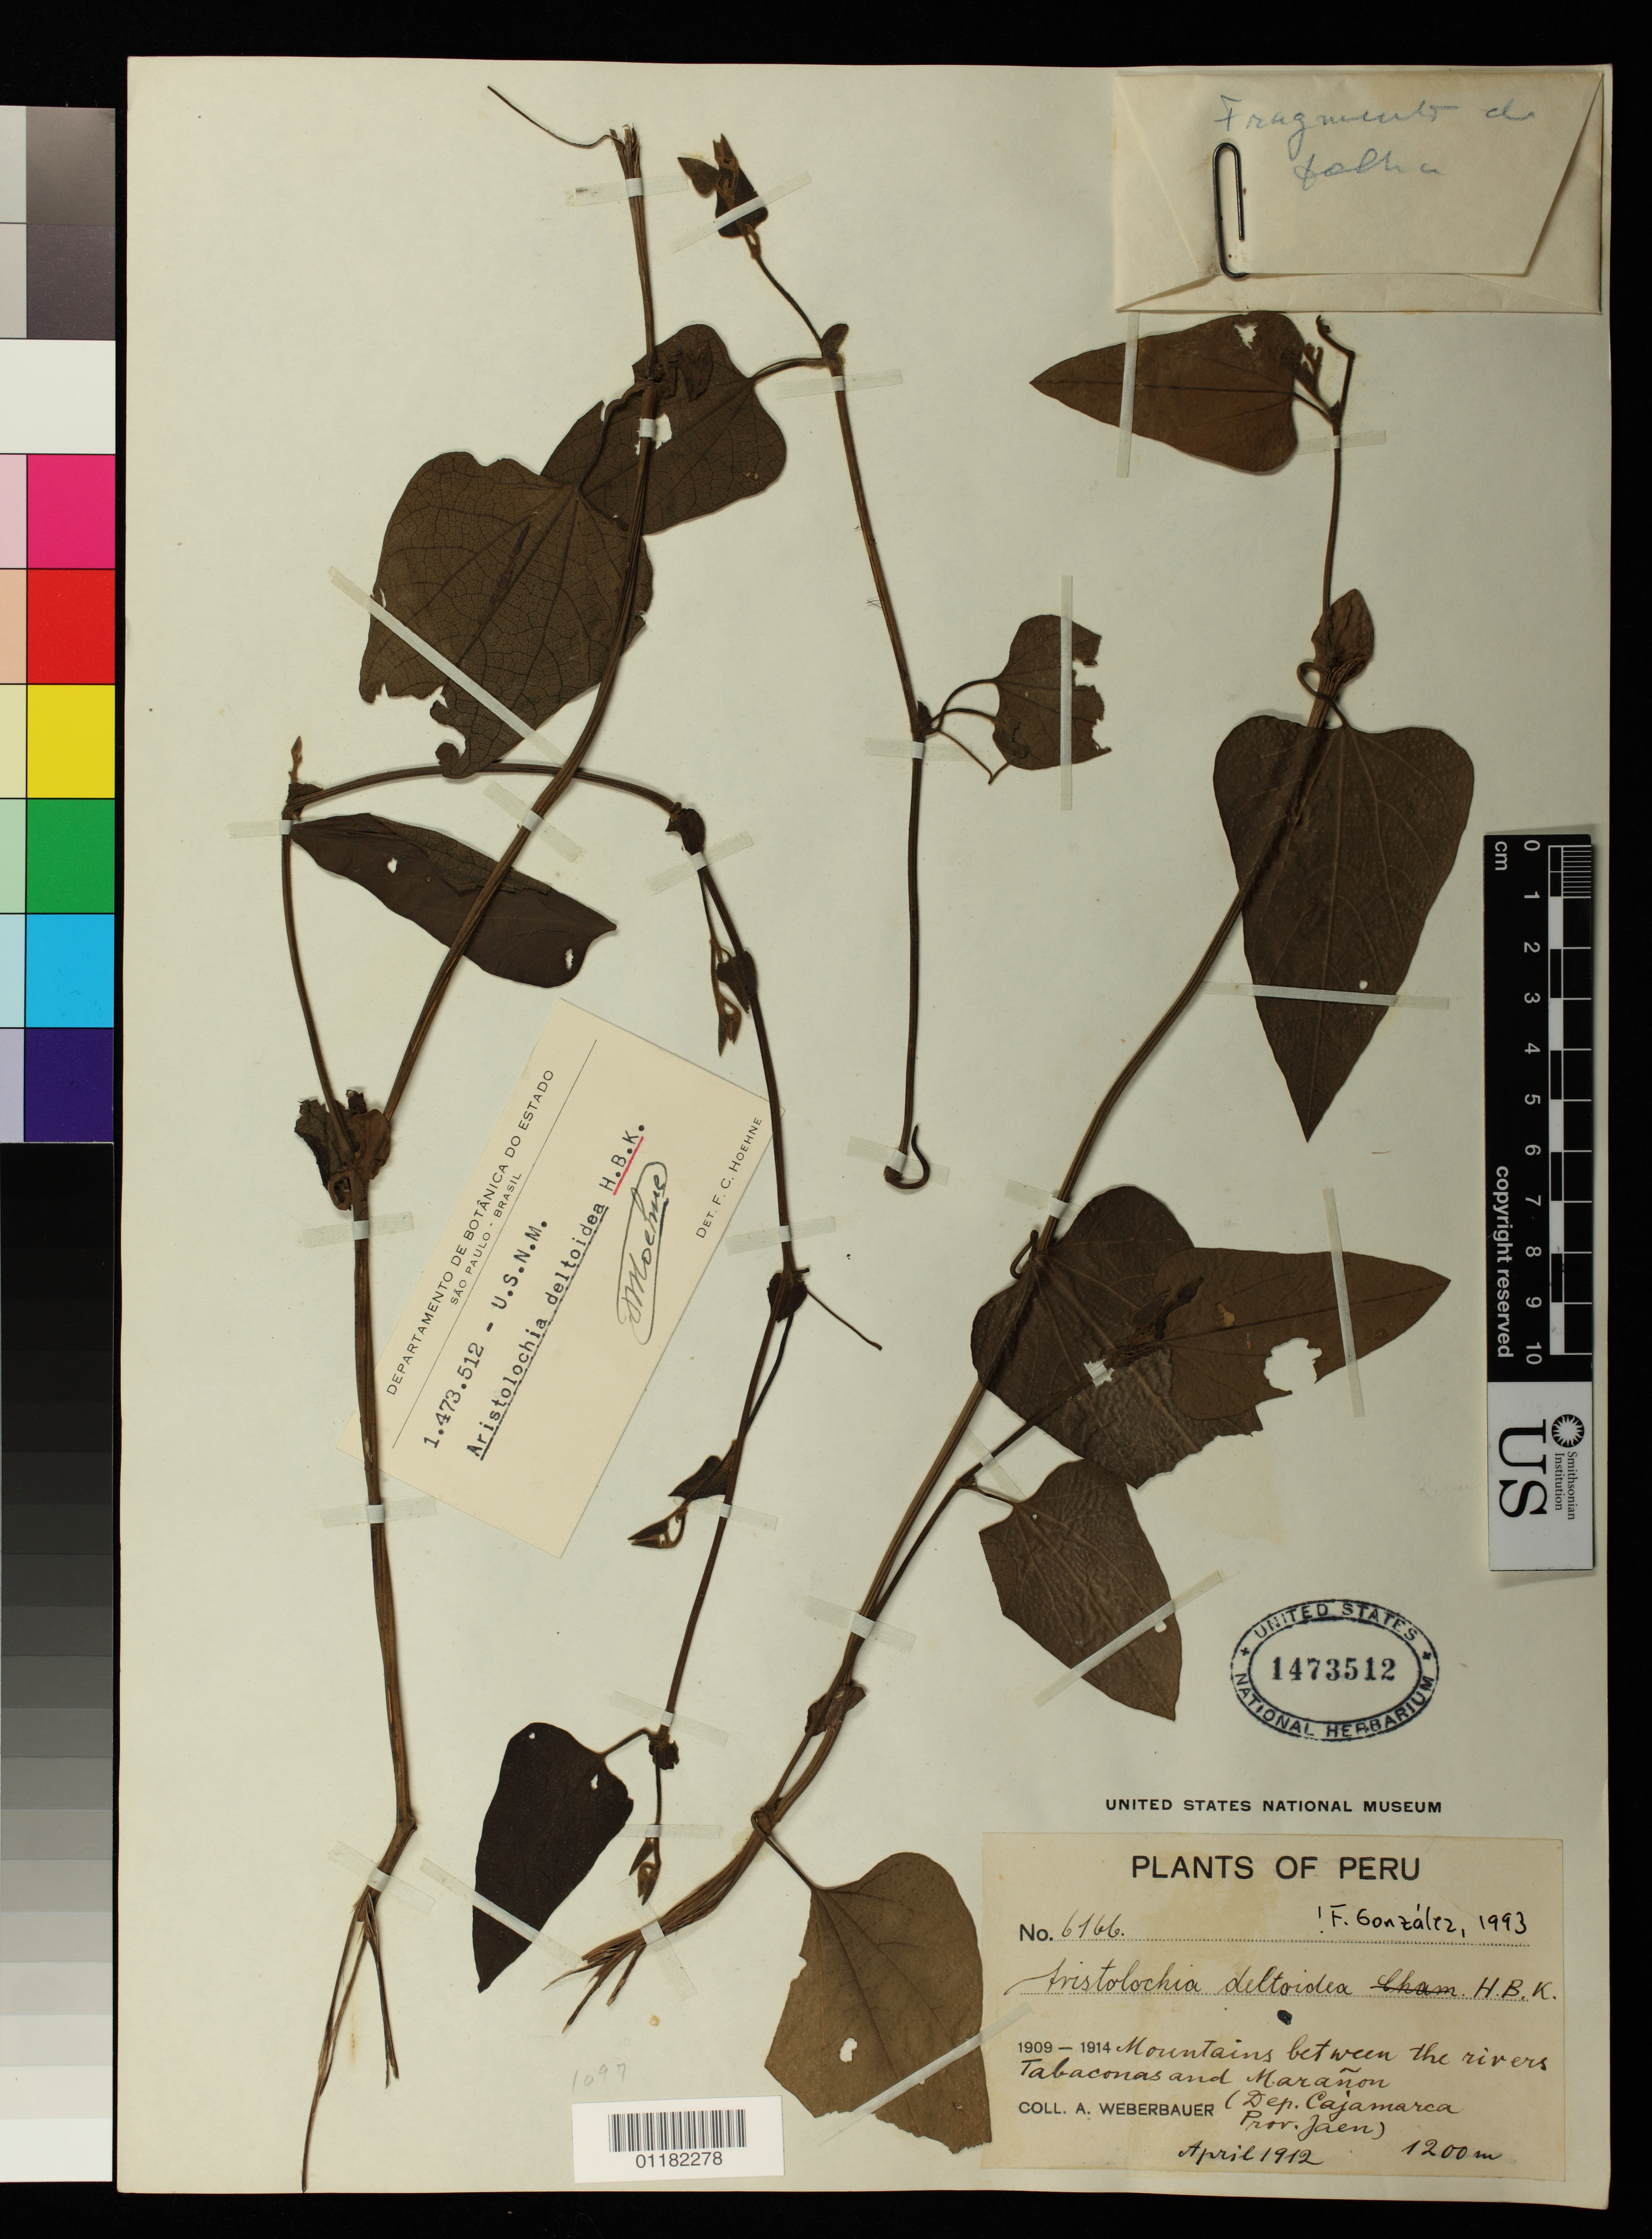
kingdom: Plantae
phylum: Tracheophyta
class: Magnoliopsida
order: Piperales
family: Aristolochiaceae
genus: Aristolochia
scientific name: Aristolochia deltoidea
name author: Kunth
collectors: A. Weberbauer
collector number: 6166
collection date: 1912-04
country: Peru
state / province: Cajamarca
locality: Mountains between the rivers Tabaconas and Maranon. Prov. Jaen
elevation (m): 1200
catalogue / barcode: US 1473512